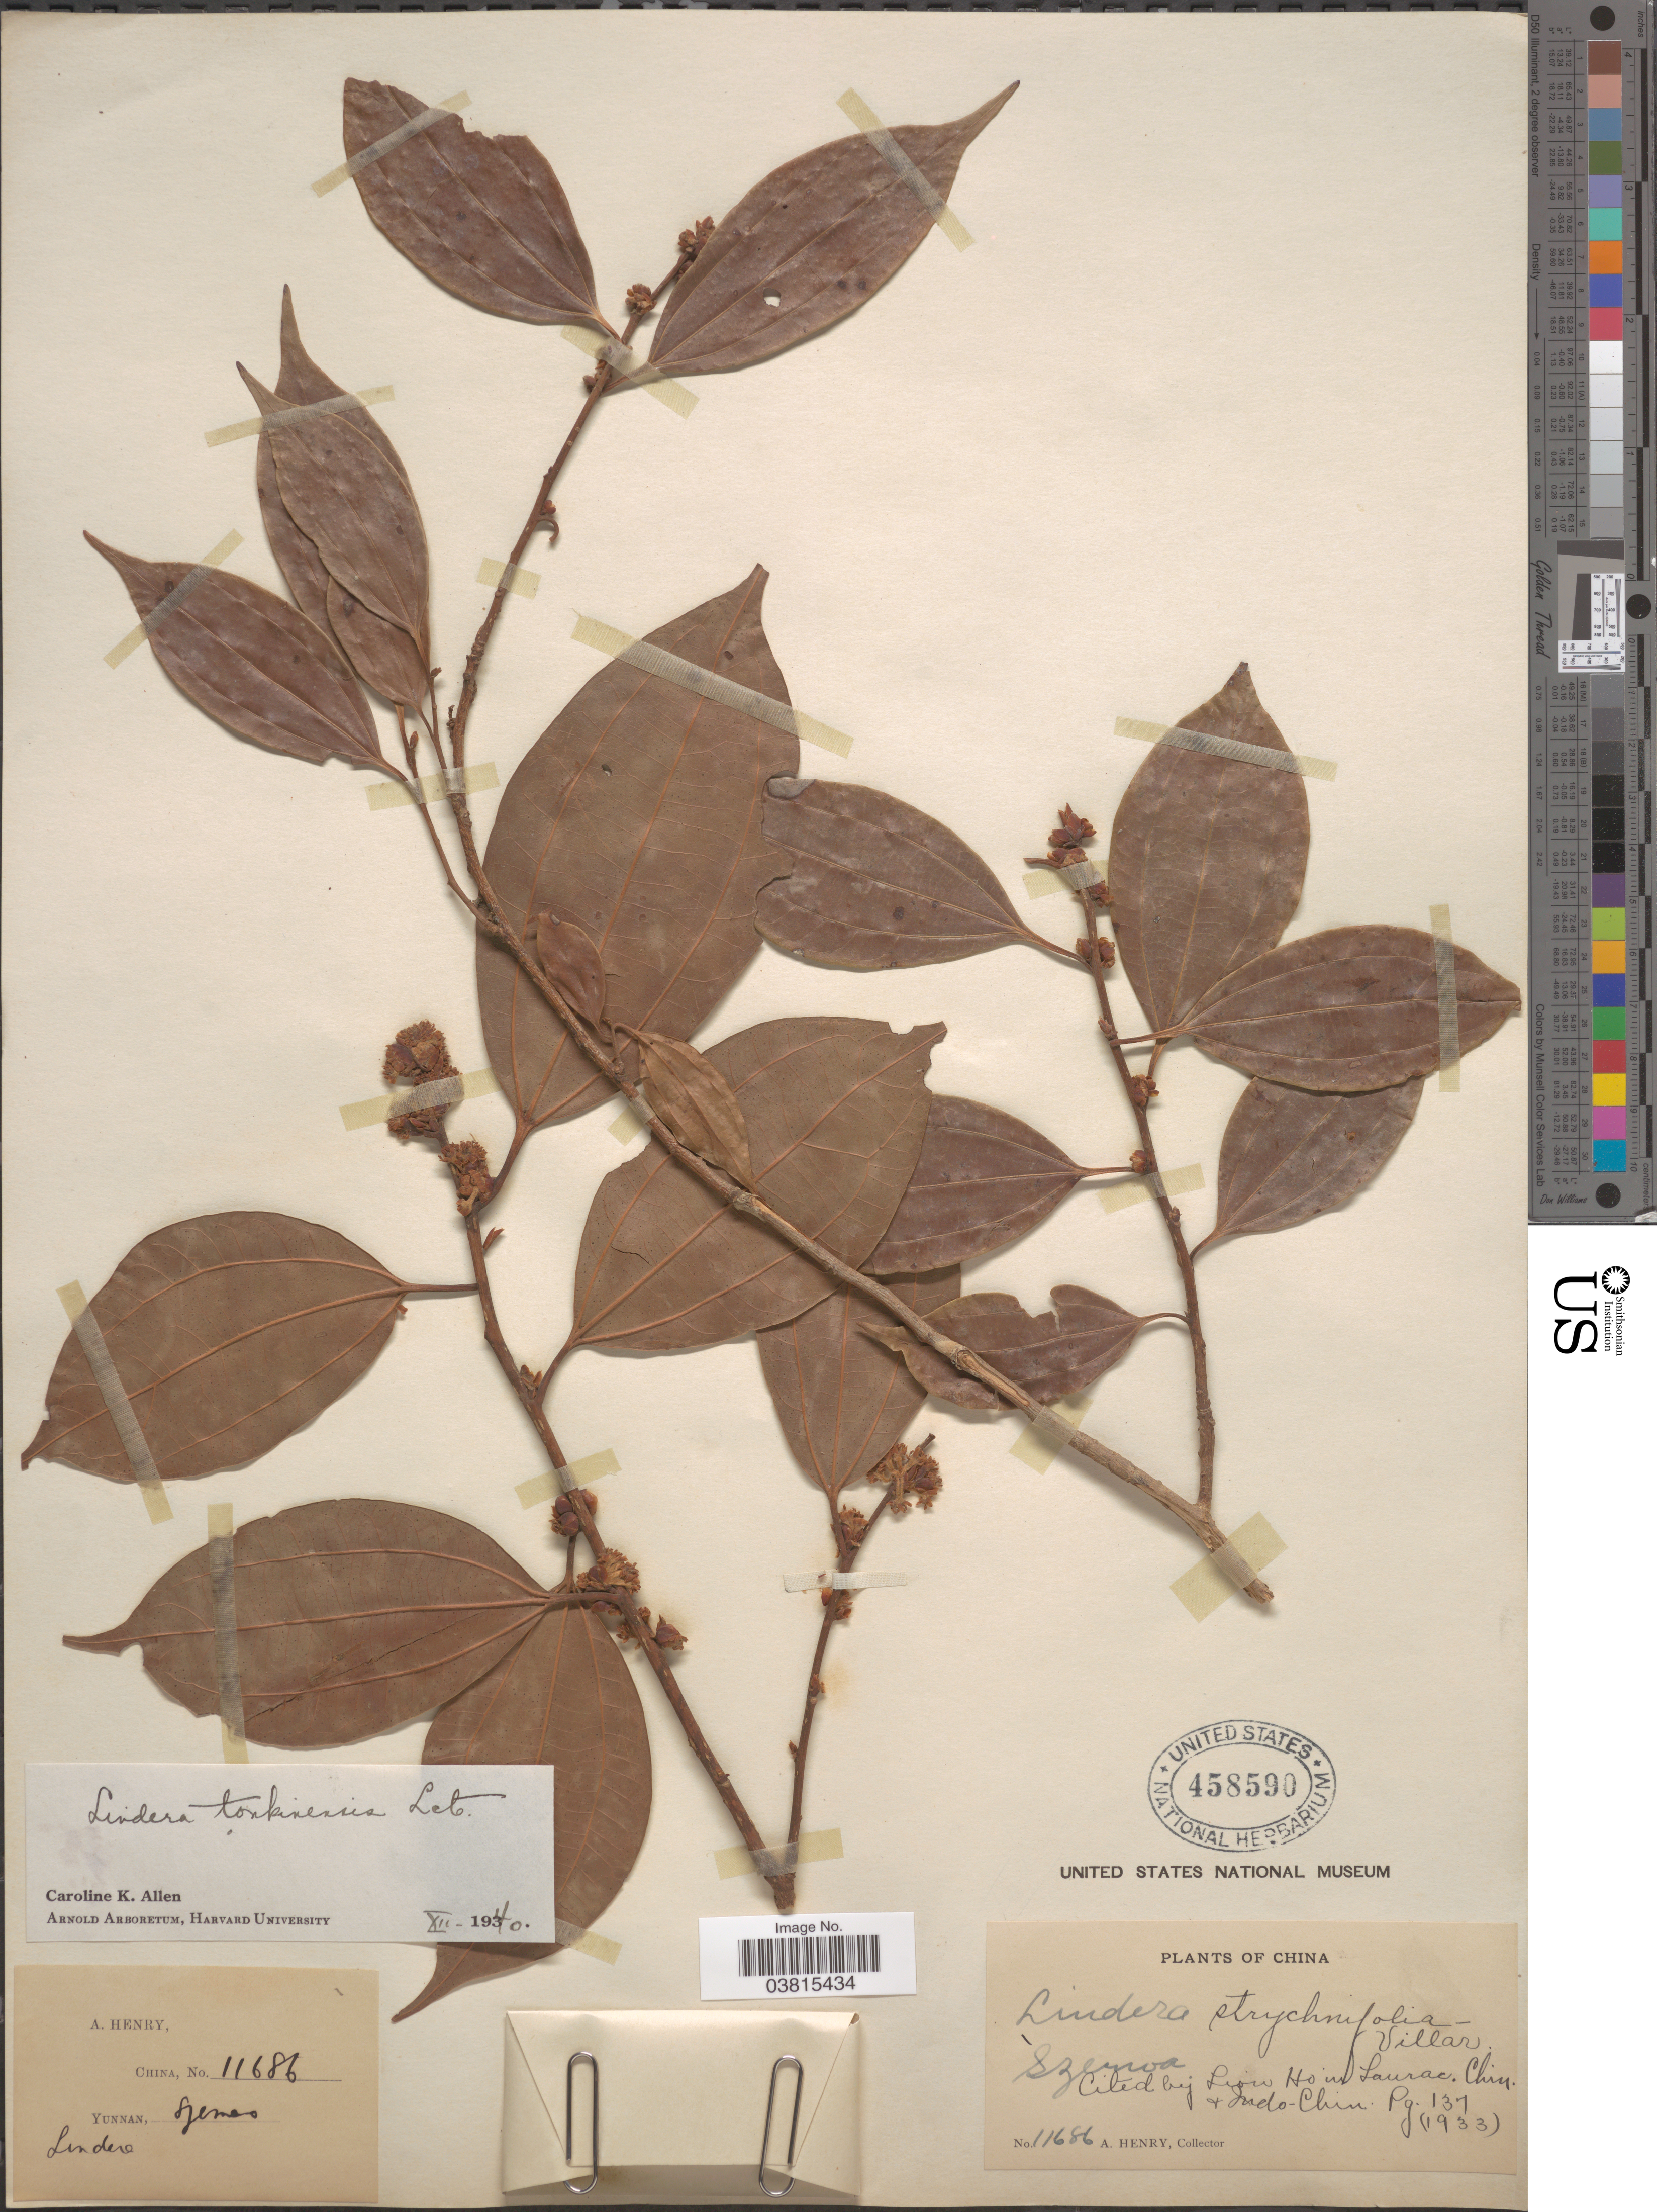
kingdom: Plantae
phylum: Tracheophyta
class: Magnoliopsida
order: Laurales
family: Lauraceae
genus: Lindera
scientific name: Lindera tonkinensis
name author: Lecomte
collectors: A. Henry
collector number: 11686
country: China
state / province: Yunnan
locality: Szemao.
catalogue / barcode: US 458590